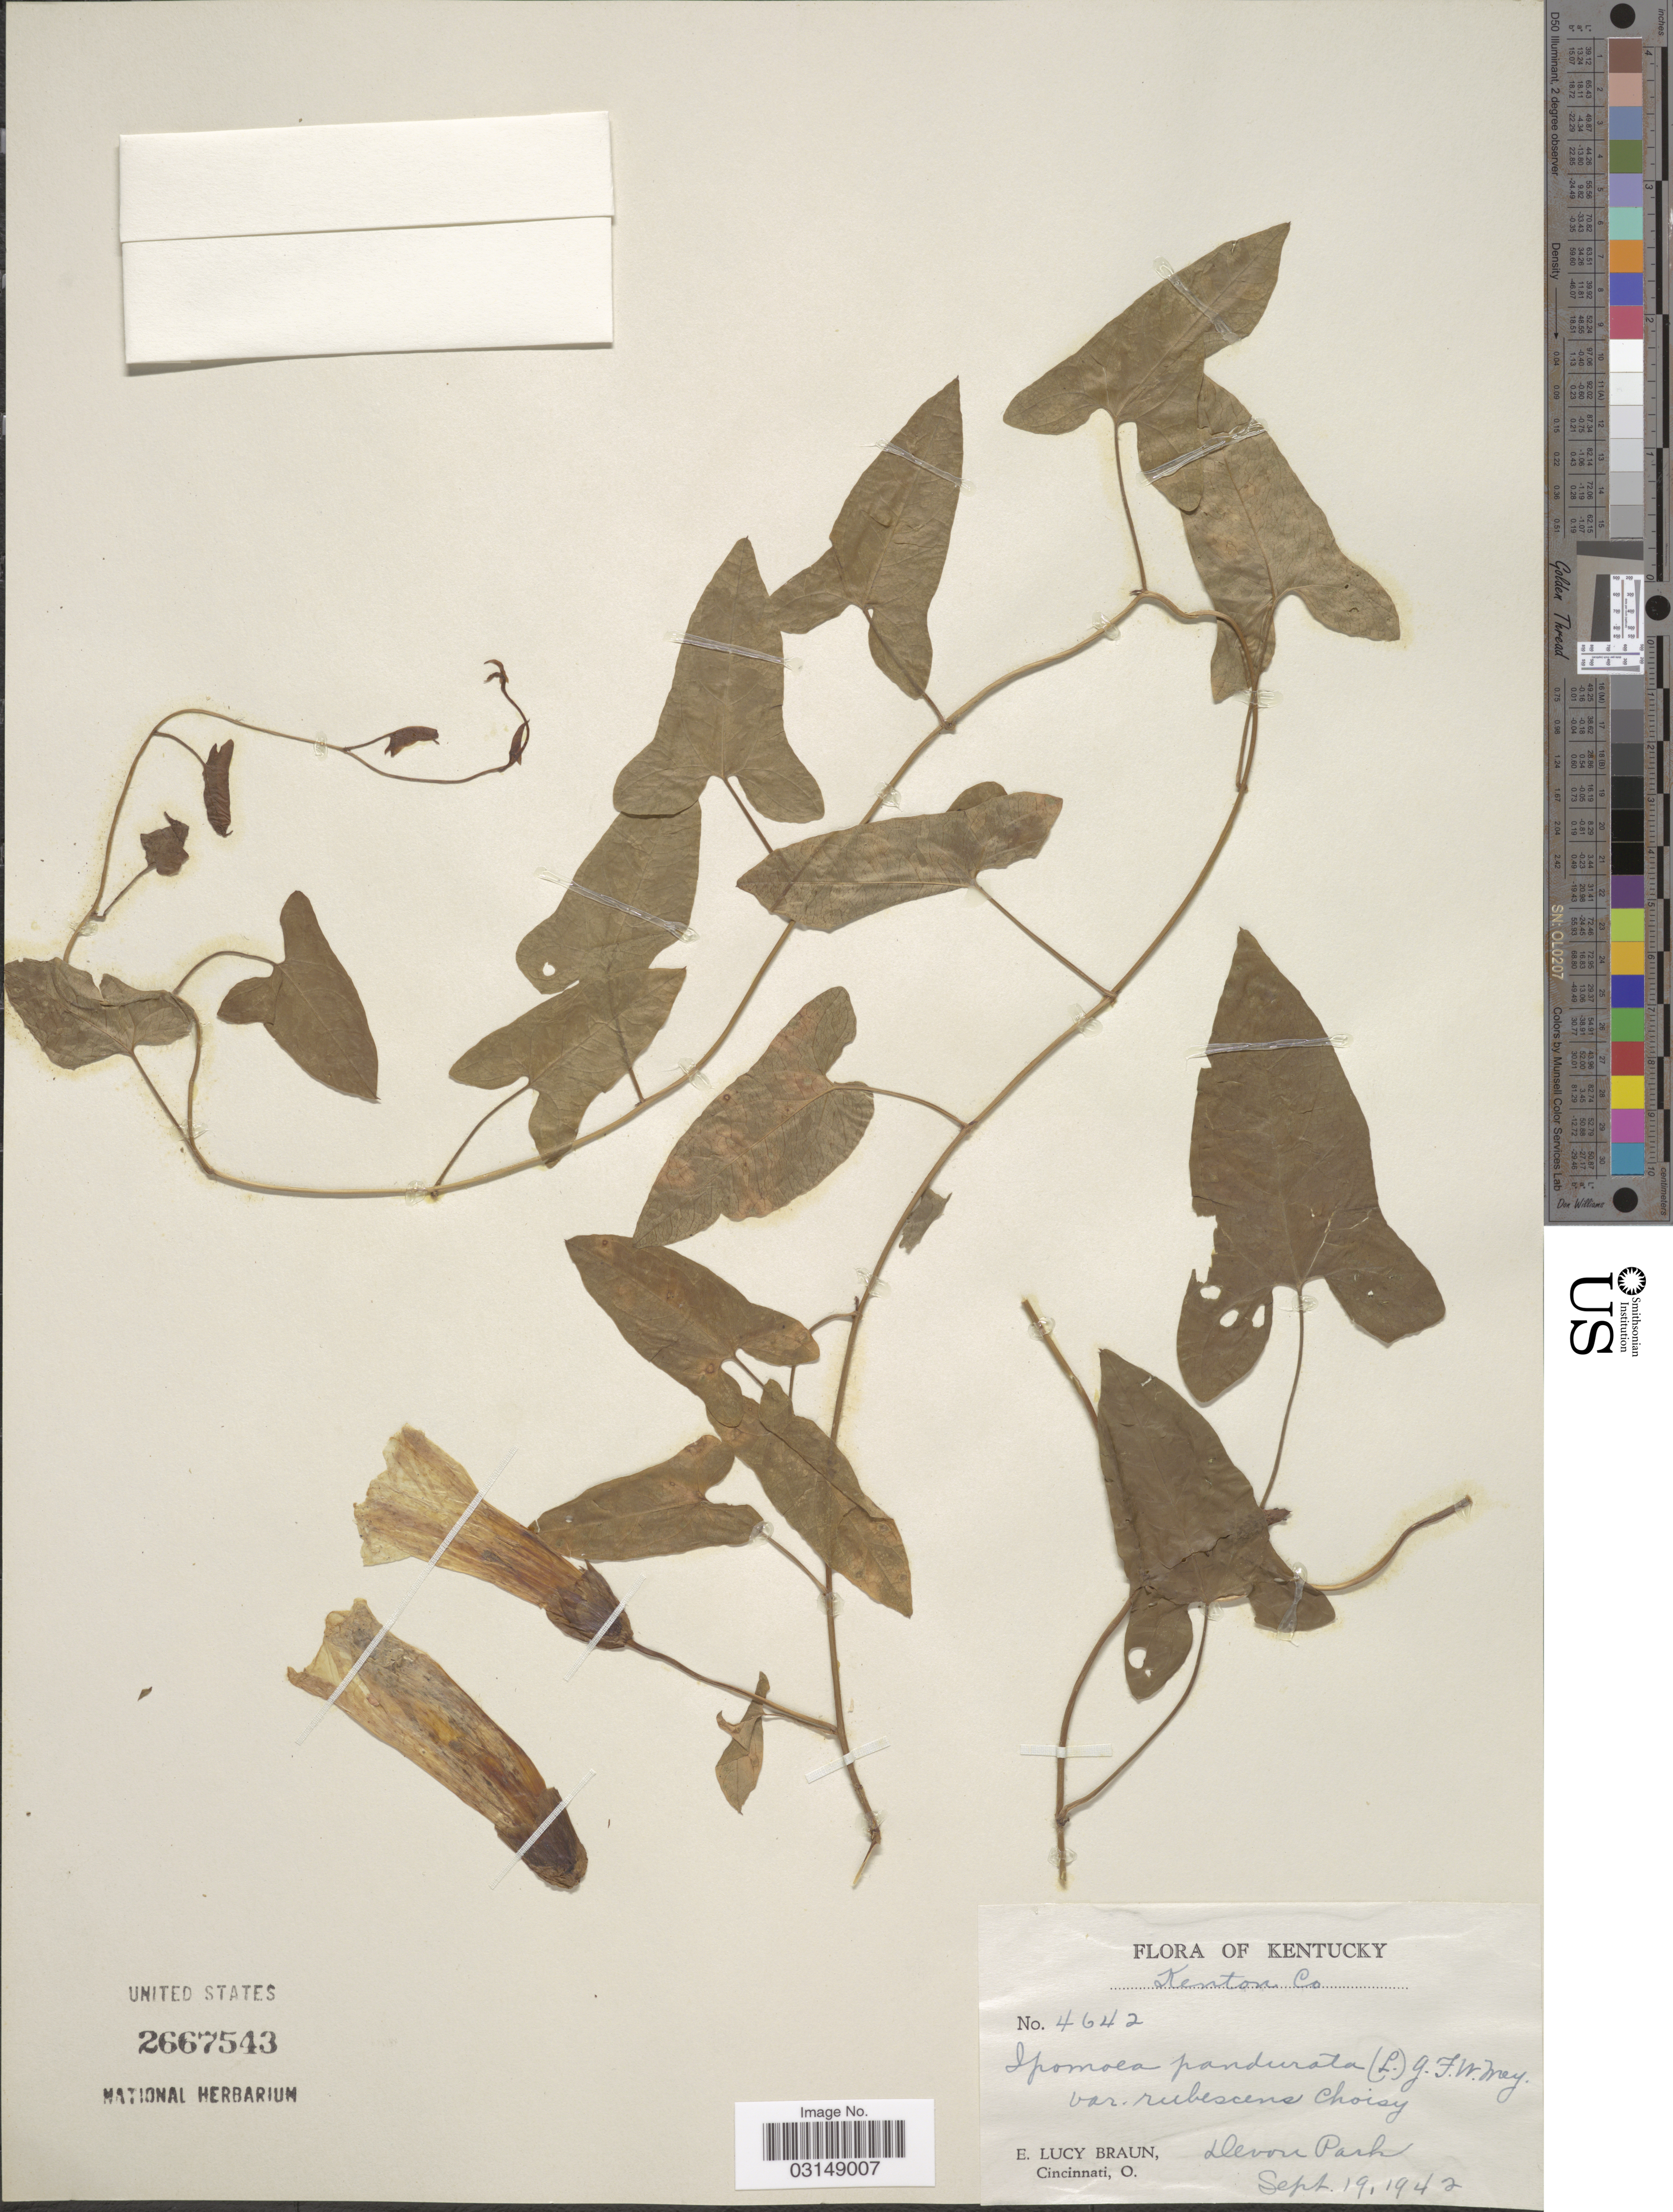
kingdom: Plantae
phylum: Tracheophyta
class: Magnoliopsida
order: Solanales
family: Convolvulaceae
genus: Ipomoea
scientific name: Ipomoea pandurata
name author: (L.) G. Mey.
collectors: E. L. Braun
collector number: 4642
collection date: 1942-09-19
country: United States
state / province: Kentucky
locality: Kenton Co. Devou Park.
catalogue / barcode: US 2667543